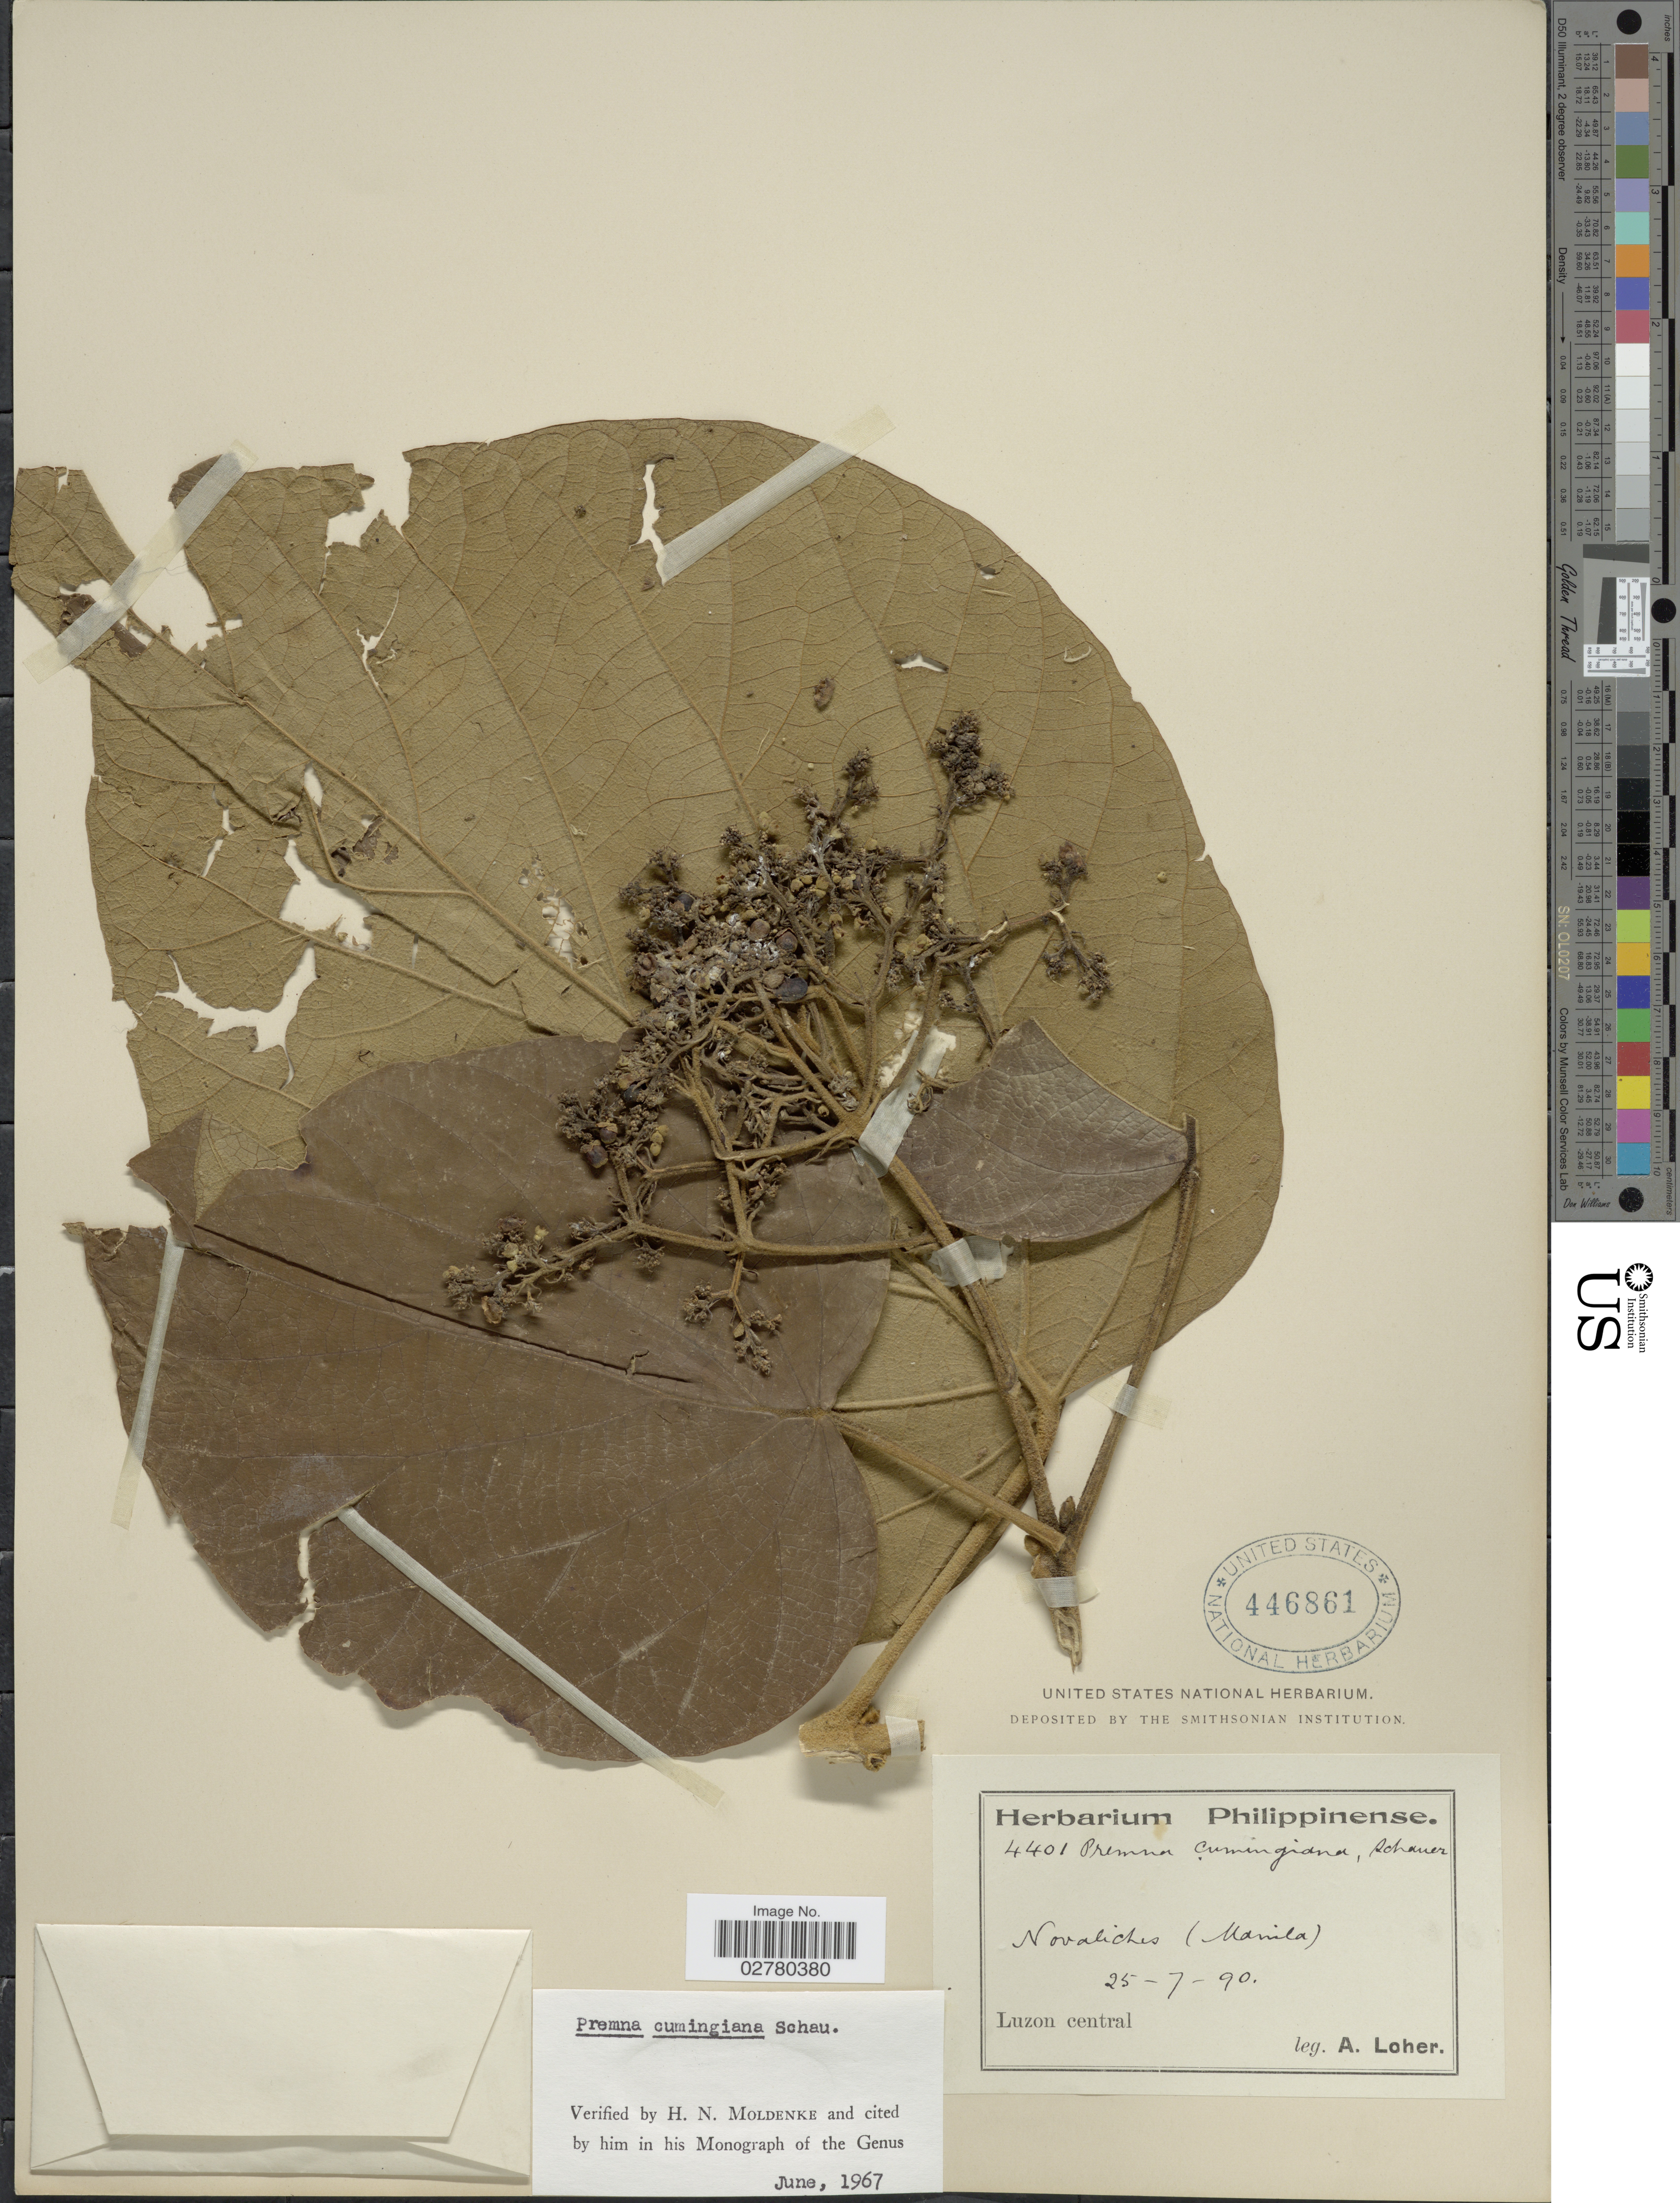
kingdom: Plantae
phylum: Tracheophyta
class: Magnoliopsida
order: Lamiales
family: Lamiaceae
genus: Premna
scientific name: Premna cumingiana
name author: Schauer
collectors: A. Loher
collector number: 4401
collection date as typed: Transcribed d/m/y: 25/7/90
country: Philippines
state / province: Central Luzon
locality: Novaliches (Manila).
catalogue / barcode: US 446861